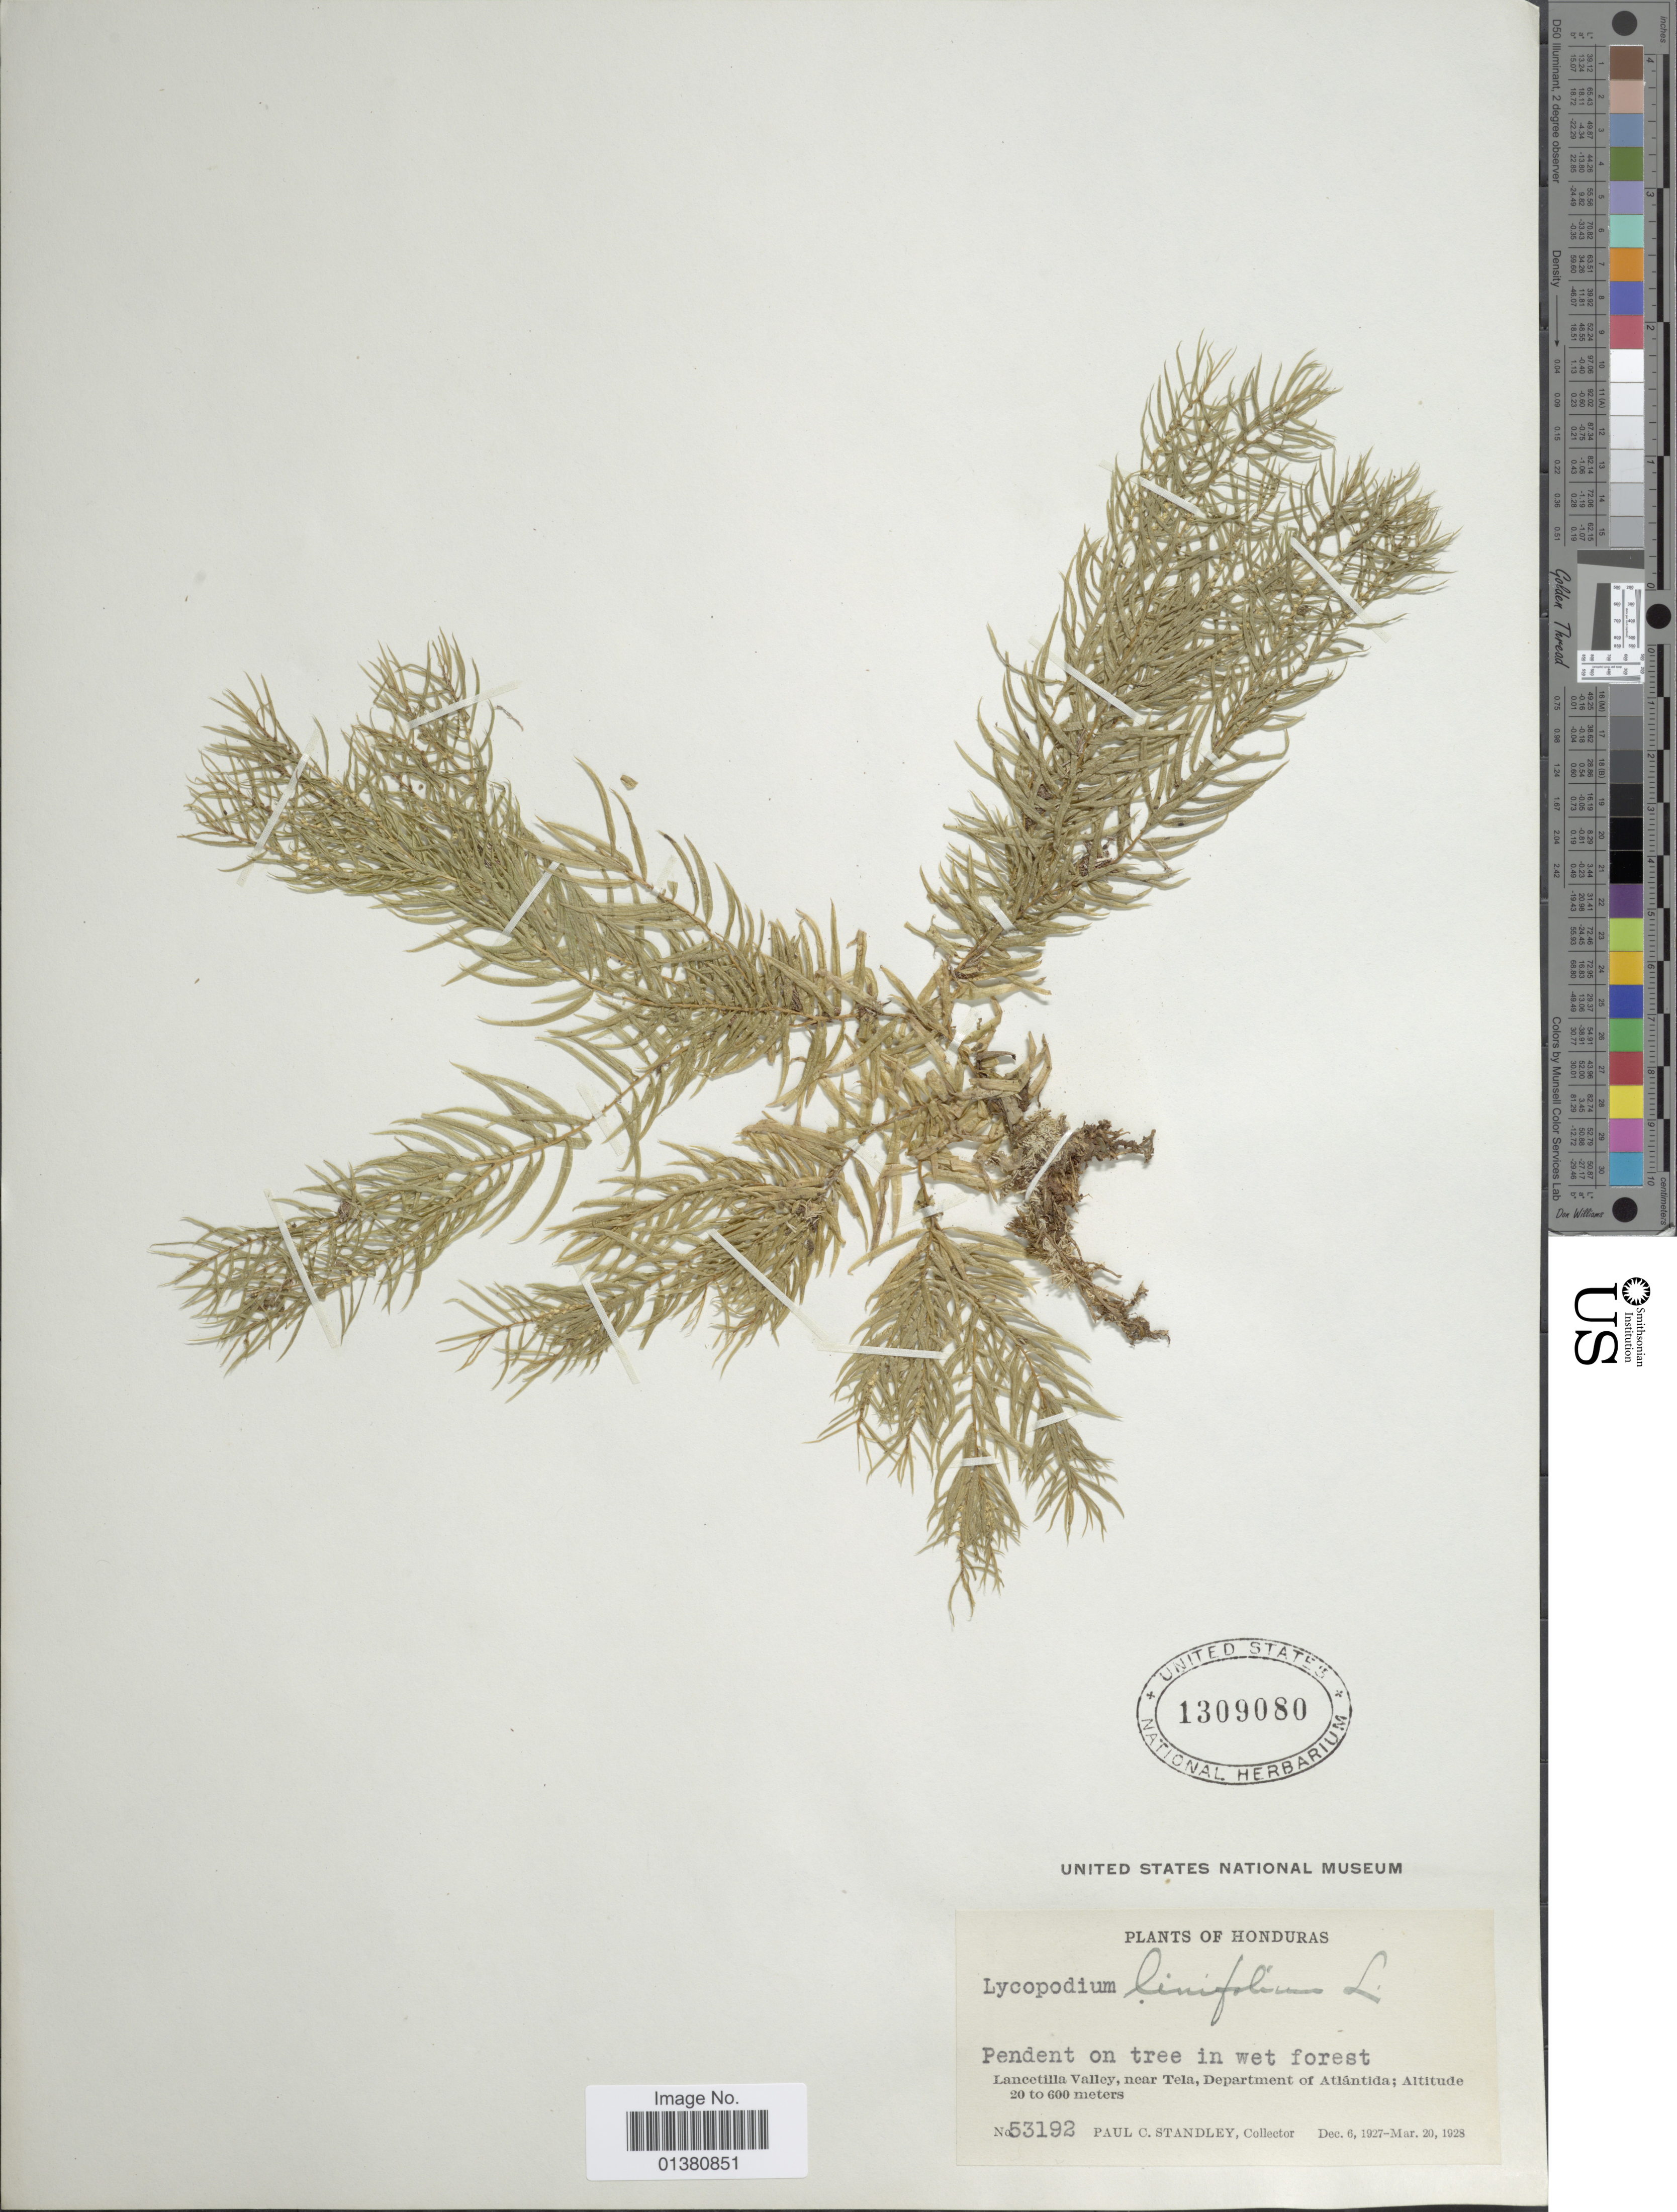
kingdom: Plantae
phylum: Tracheophyta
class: Lycopodiopsida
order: Lycopodiales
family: Lycopodiaceae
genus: Phlegmariurus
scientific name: Phlegmariurus linifolius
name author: (L.) B. Øllg.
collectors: P. C. Standley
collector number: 53192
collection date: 1927-12-06/1928-03-20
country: Honduras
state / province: Atlántida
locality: Lancetilla Valley, near Tela, Department of Altátida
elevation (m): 20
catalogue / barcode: US 1309080